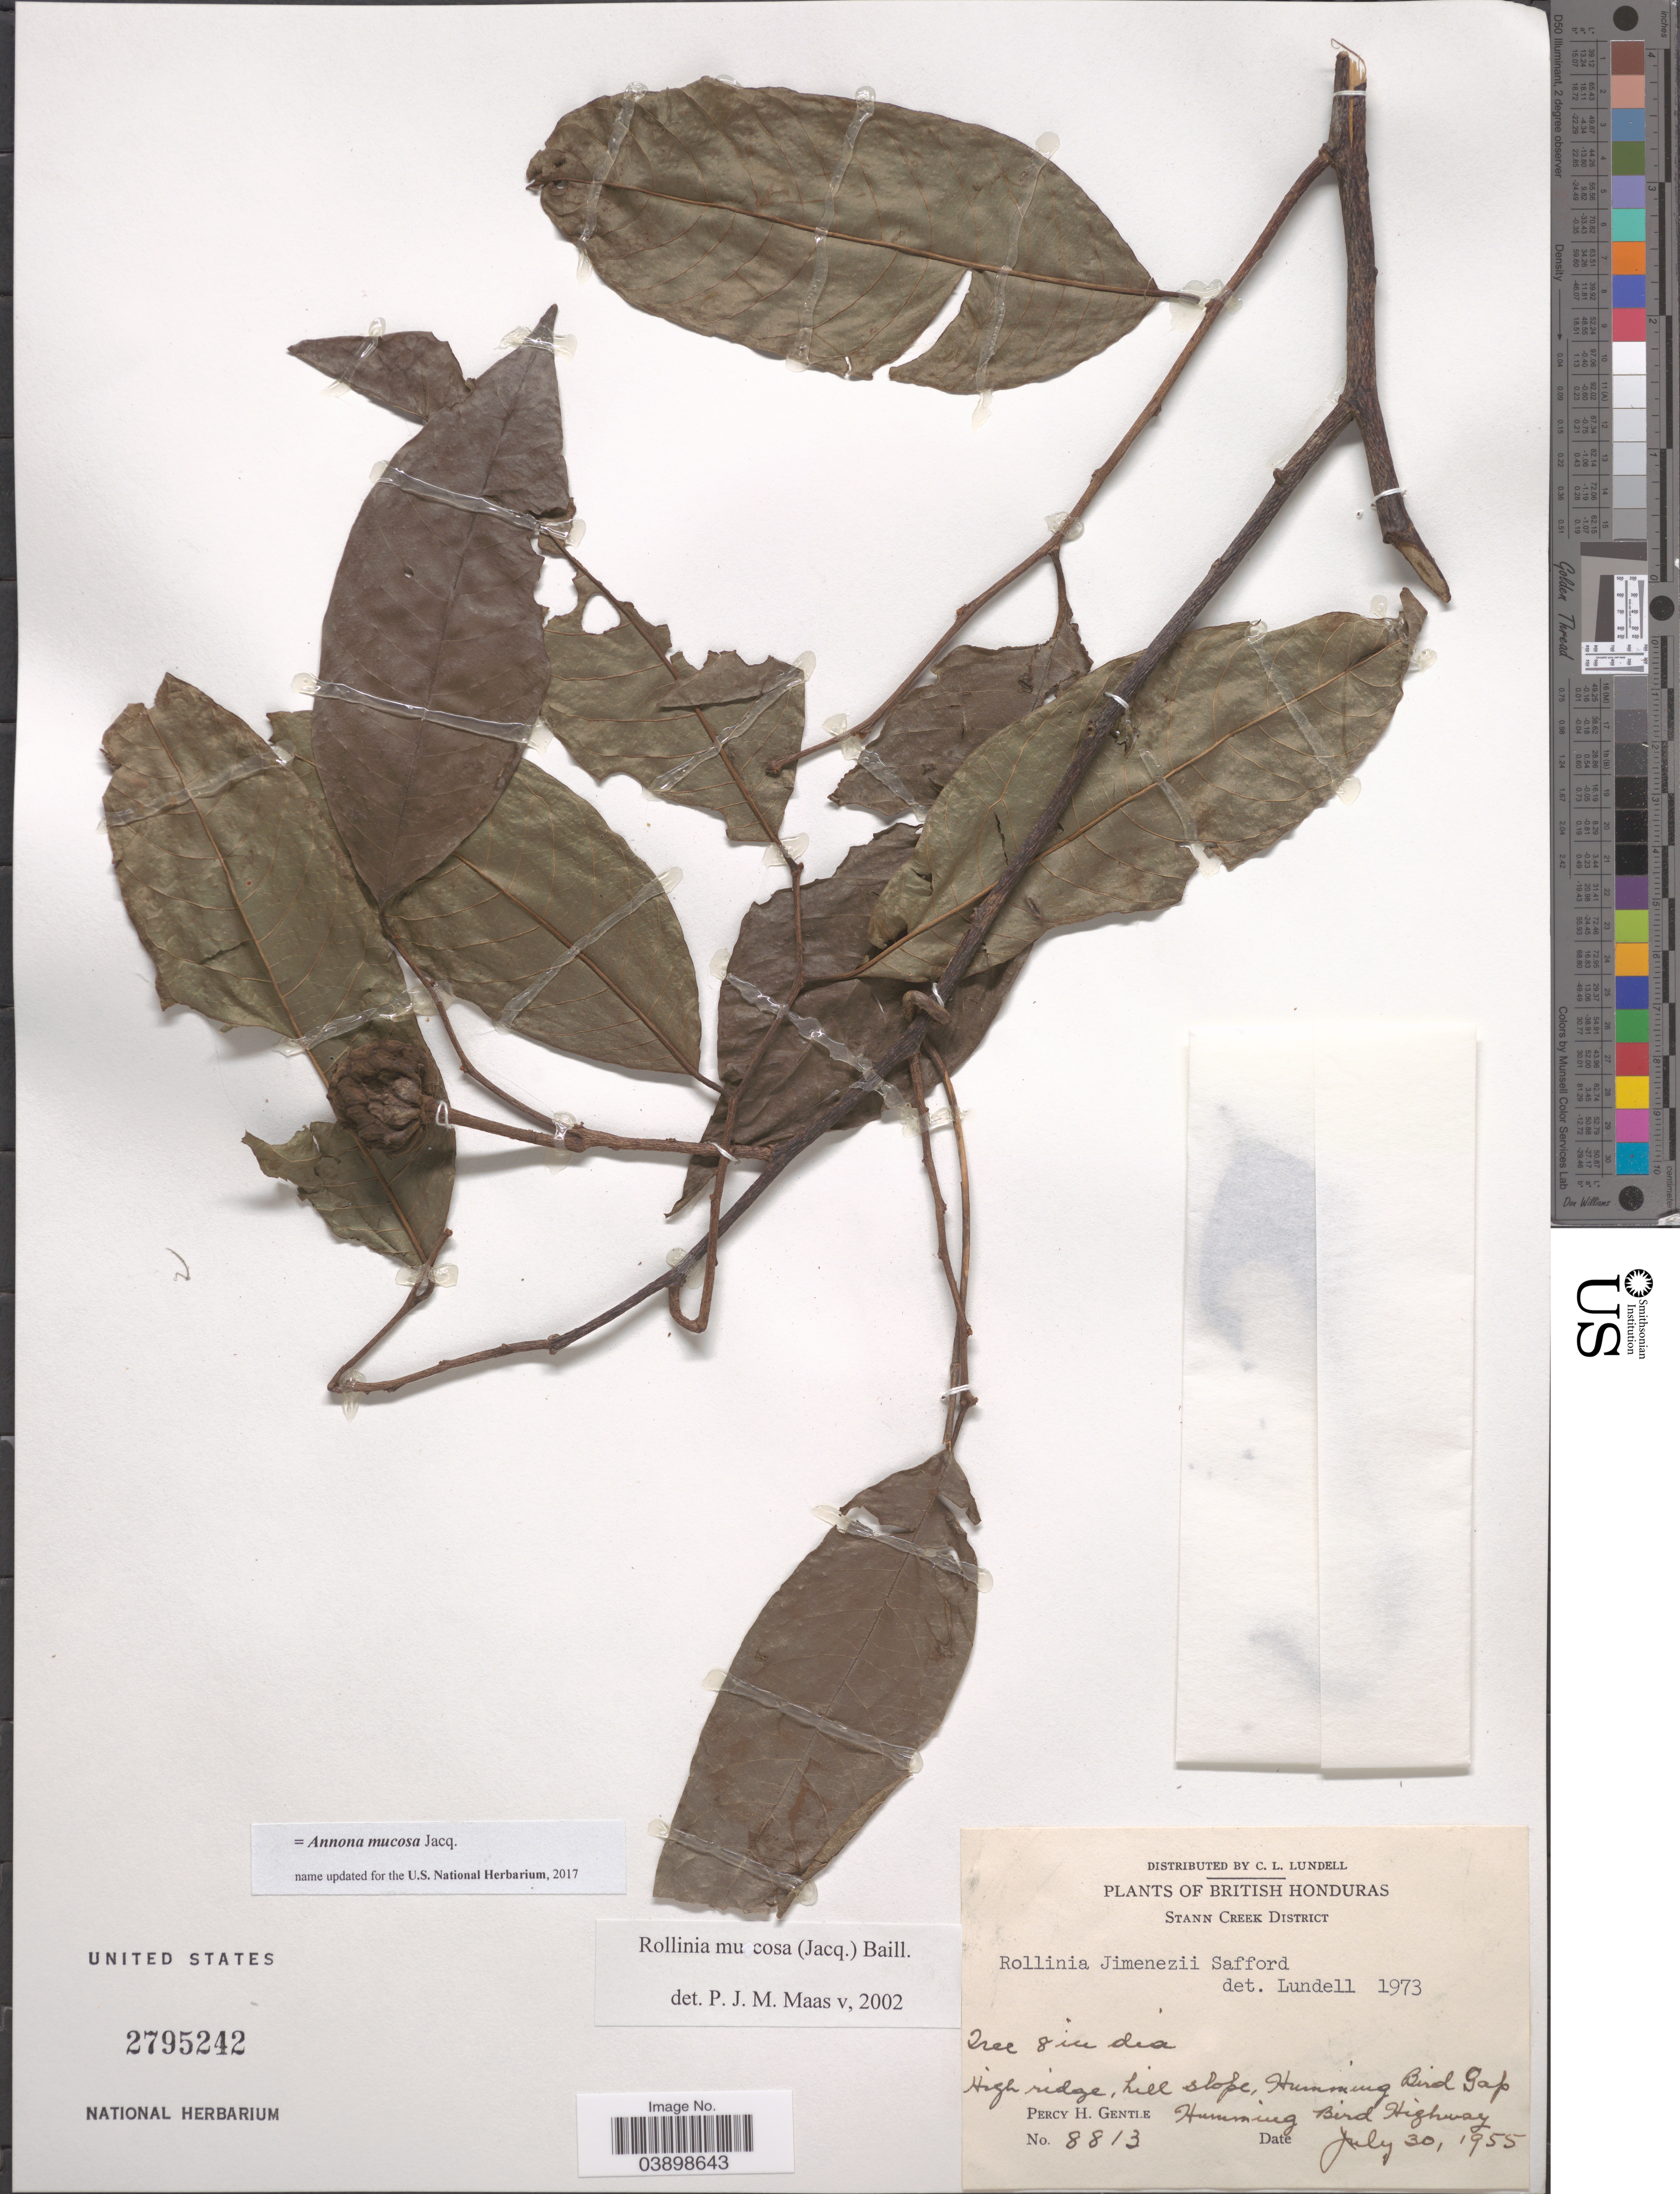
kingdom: Plantae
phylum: Tracheophyta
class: Magnoliopsida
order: Magnoliales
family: Annonaceae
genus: Annona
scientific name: Annona mucosa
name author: Jacq.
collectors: P. H. Gentle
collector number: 8813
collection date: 1955-07-30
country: Belize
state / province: Stann Creek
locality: British Honduras. Stann Creek District. High ridge, hill slope, Humming Bird Gap. Humming Bird Highway.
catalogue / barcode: US 2795242